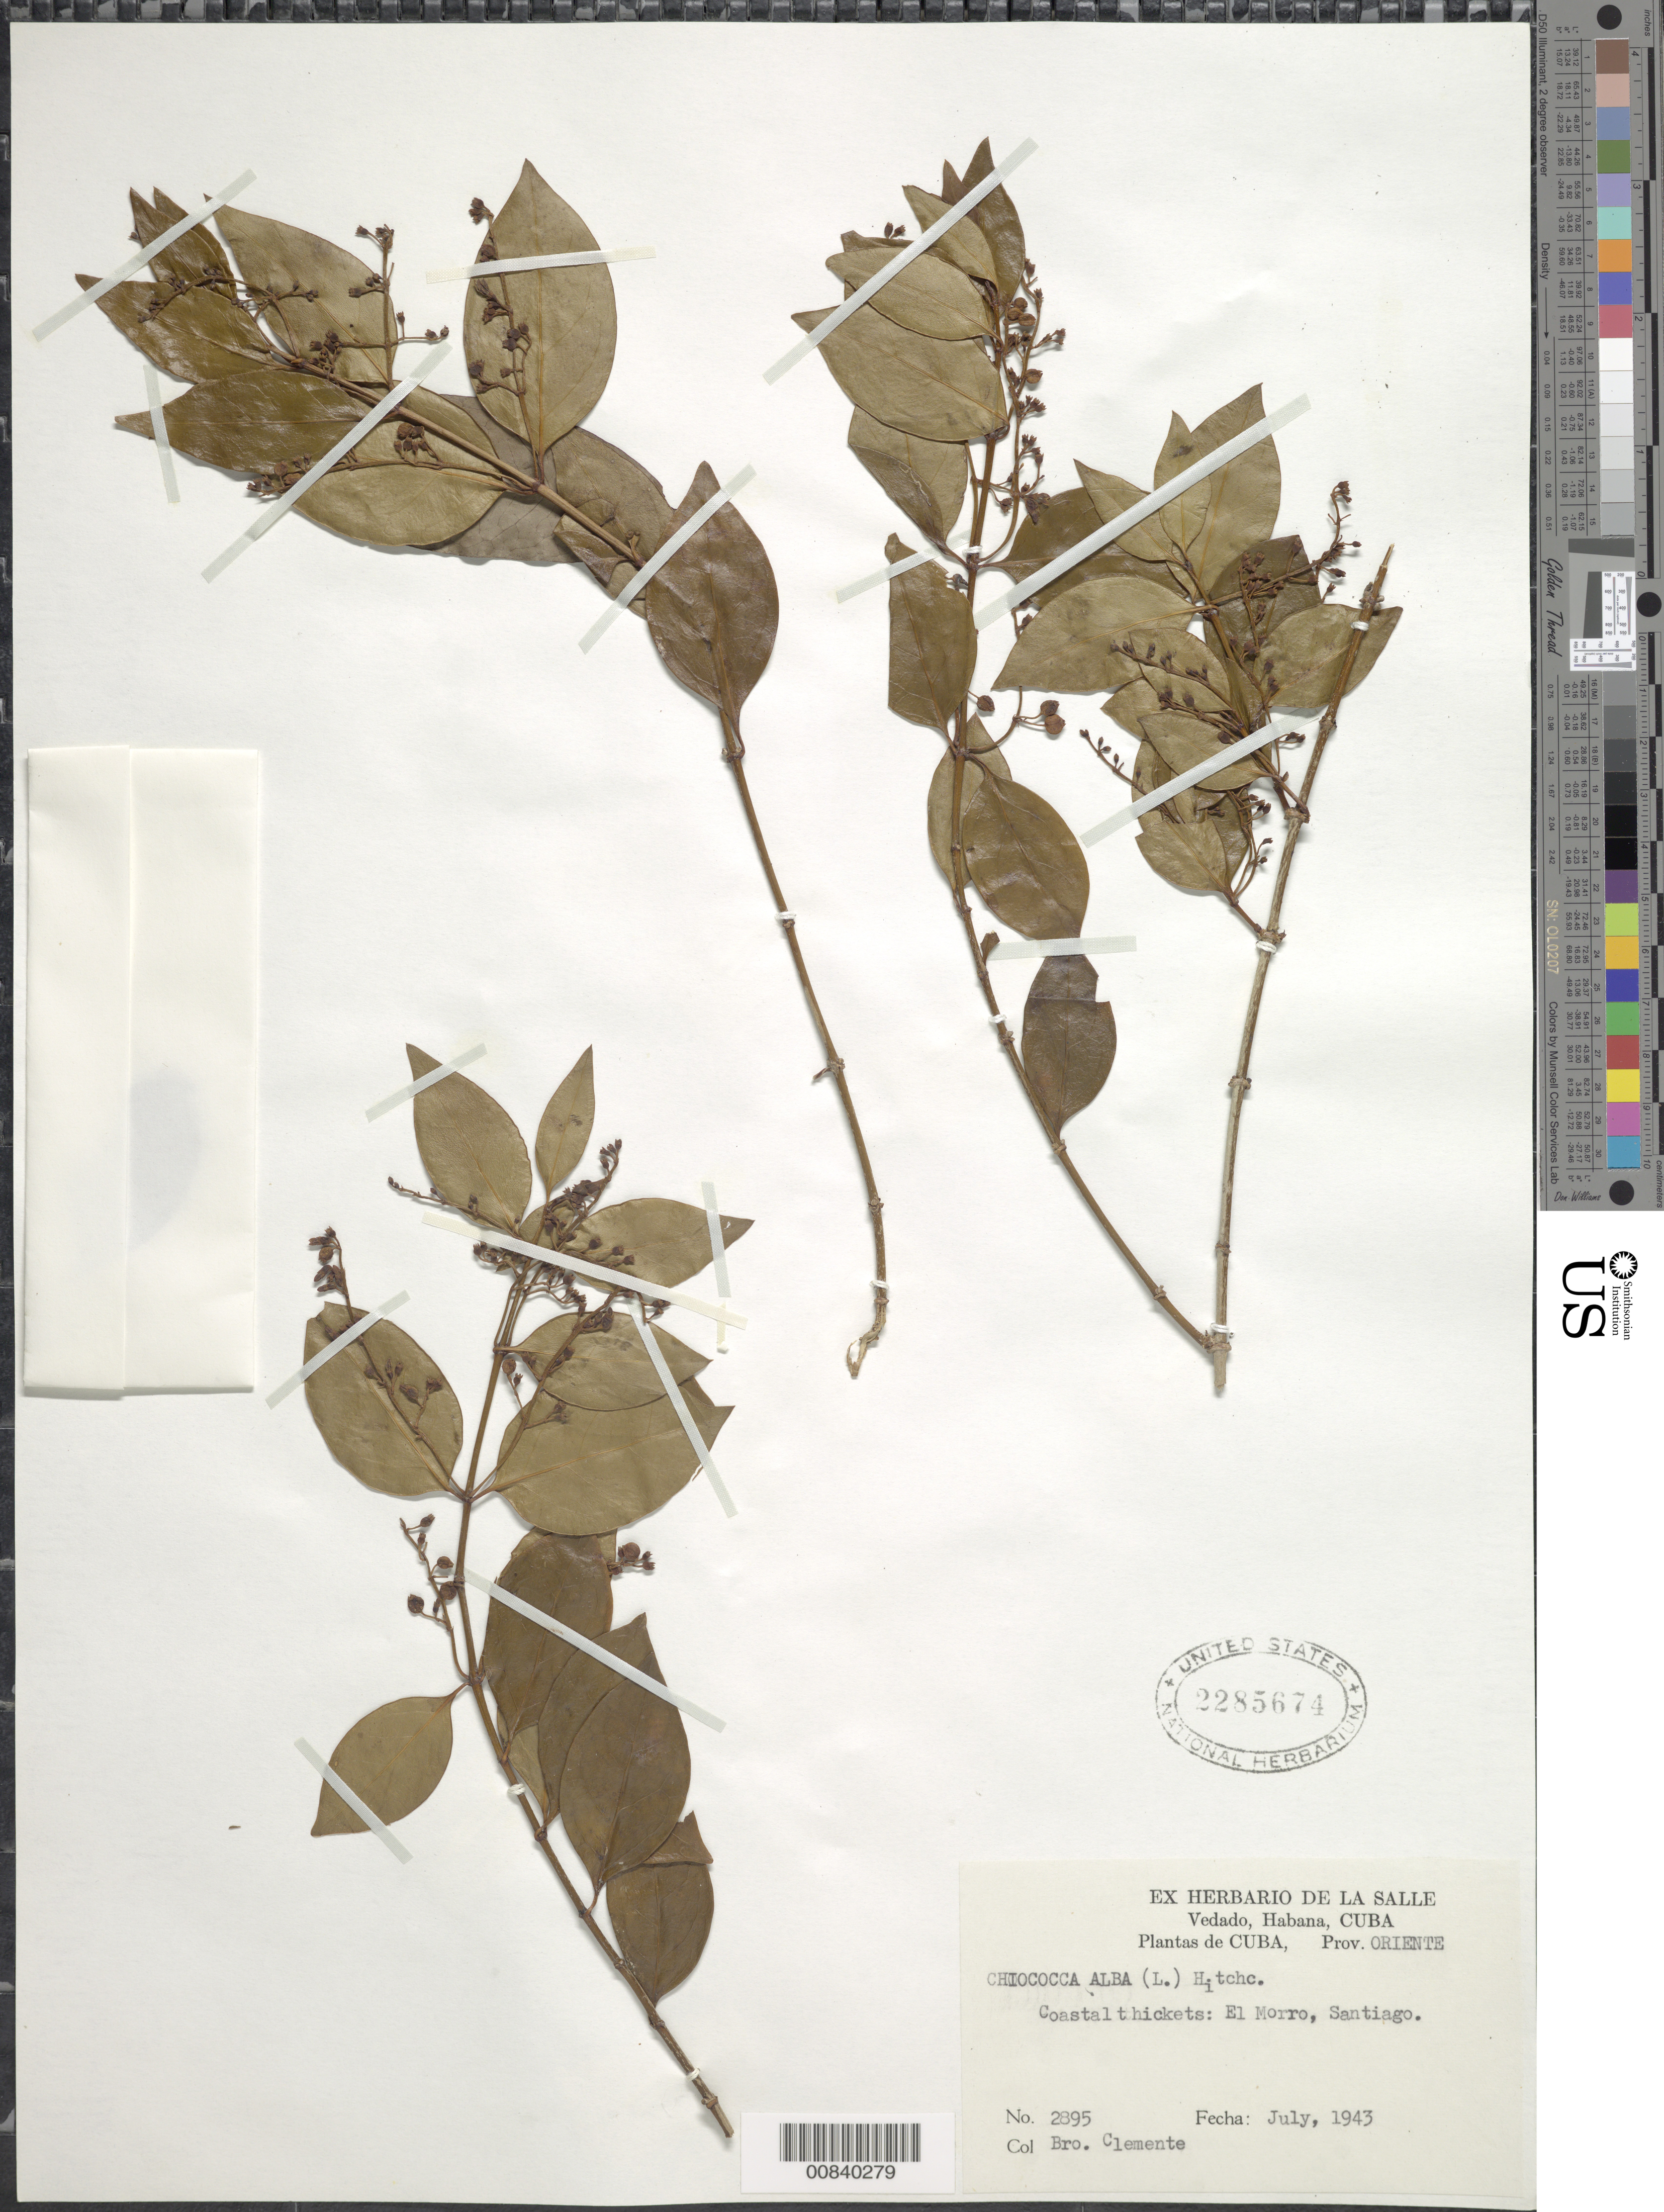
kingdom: Plantae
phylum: Tracheophyta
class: Magnoliopsida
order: Gentianales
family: Rubiaceae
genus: Chiococca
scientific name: Chiococca alba subsp. alba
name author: (L.) Hitchc.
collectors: Bro. Clemente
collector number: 2895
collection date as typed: Jul 1943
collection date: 1943-07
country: Cuba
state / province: Oriente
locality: El Morro, Santiago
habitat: Coastal thickets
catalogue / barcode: US 2285674